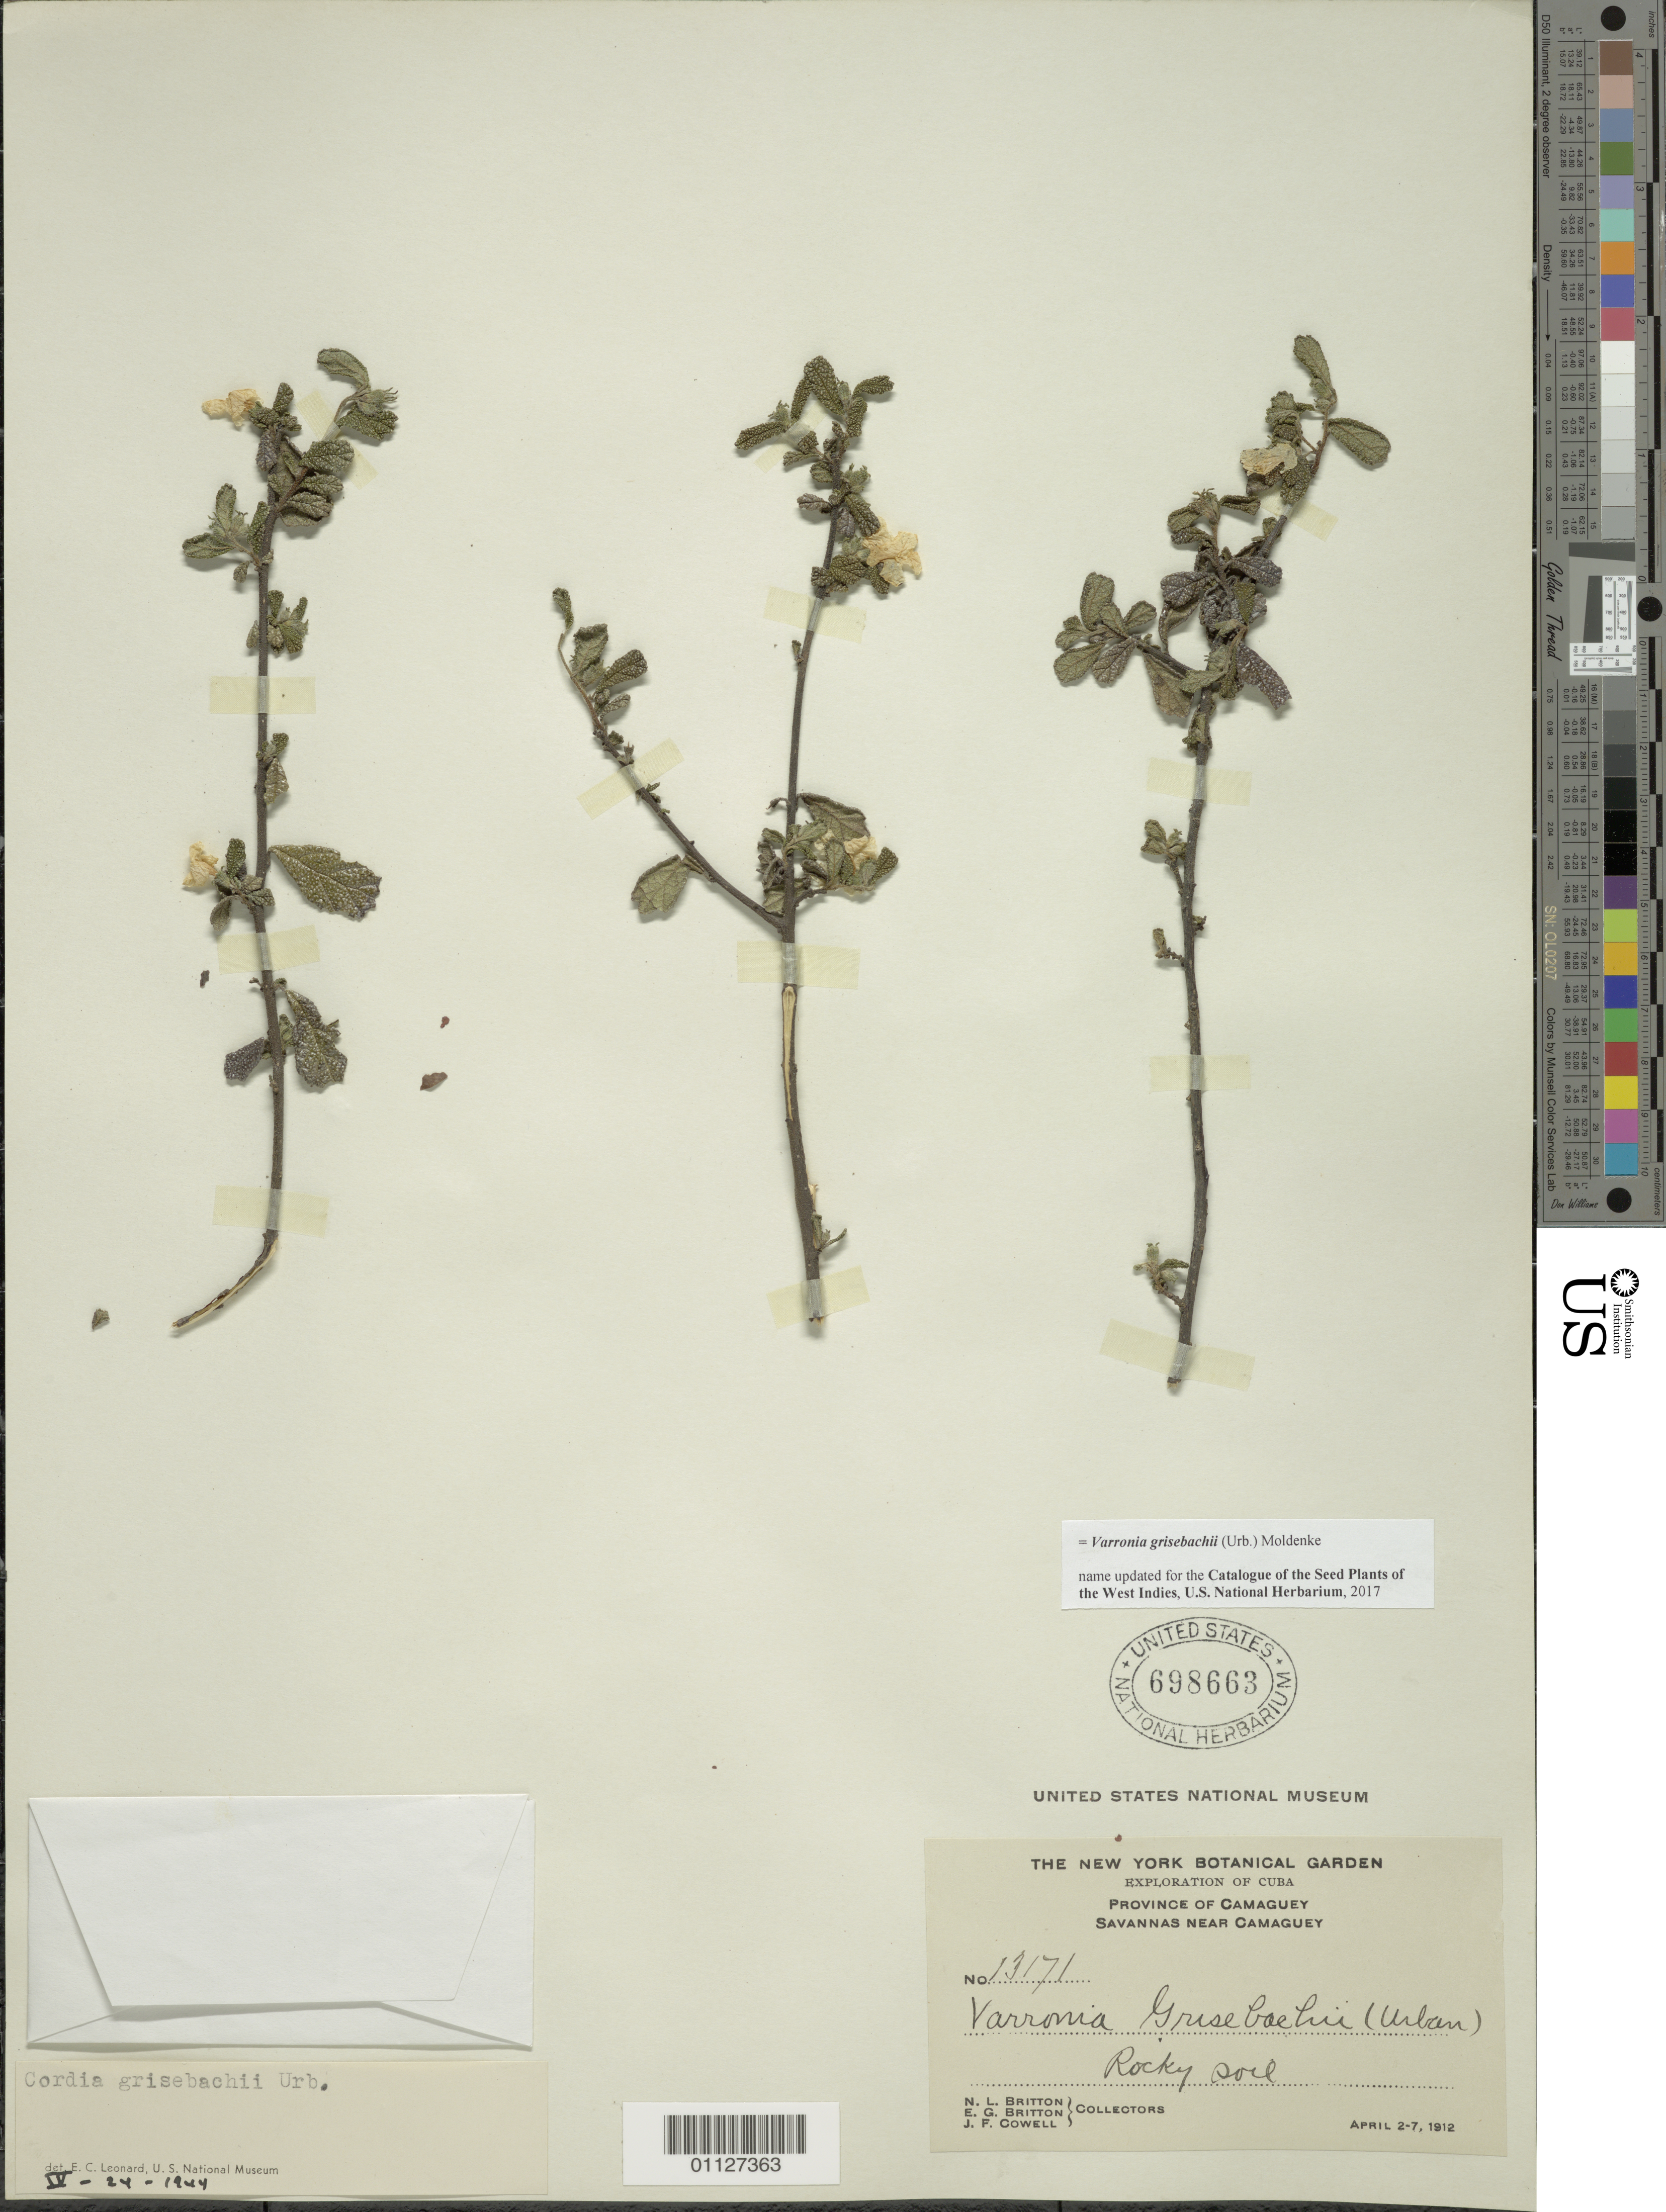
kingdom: Plantae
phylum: Tracheophyta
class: Magnoliopsida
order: Boraginales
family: Cordiaceae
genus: Varronia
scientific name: Varronia grisebachii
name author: (Urb.) Moldenke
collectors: N. Britton, E. G. Britton & J. F. Cowell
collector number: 13171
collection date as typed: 02 Apr 1912 to 07 Apr 1912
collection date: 1912-04-02/1912-04-07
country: Cuba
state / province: Camagüey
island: Cuba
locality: Savannas near Camaguey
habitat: rocky soil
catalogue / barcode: US 698663